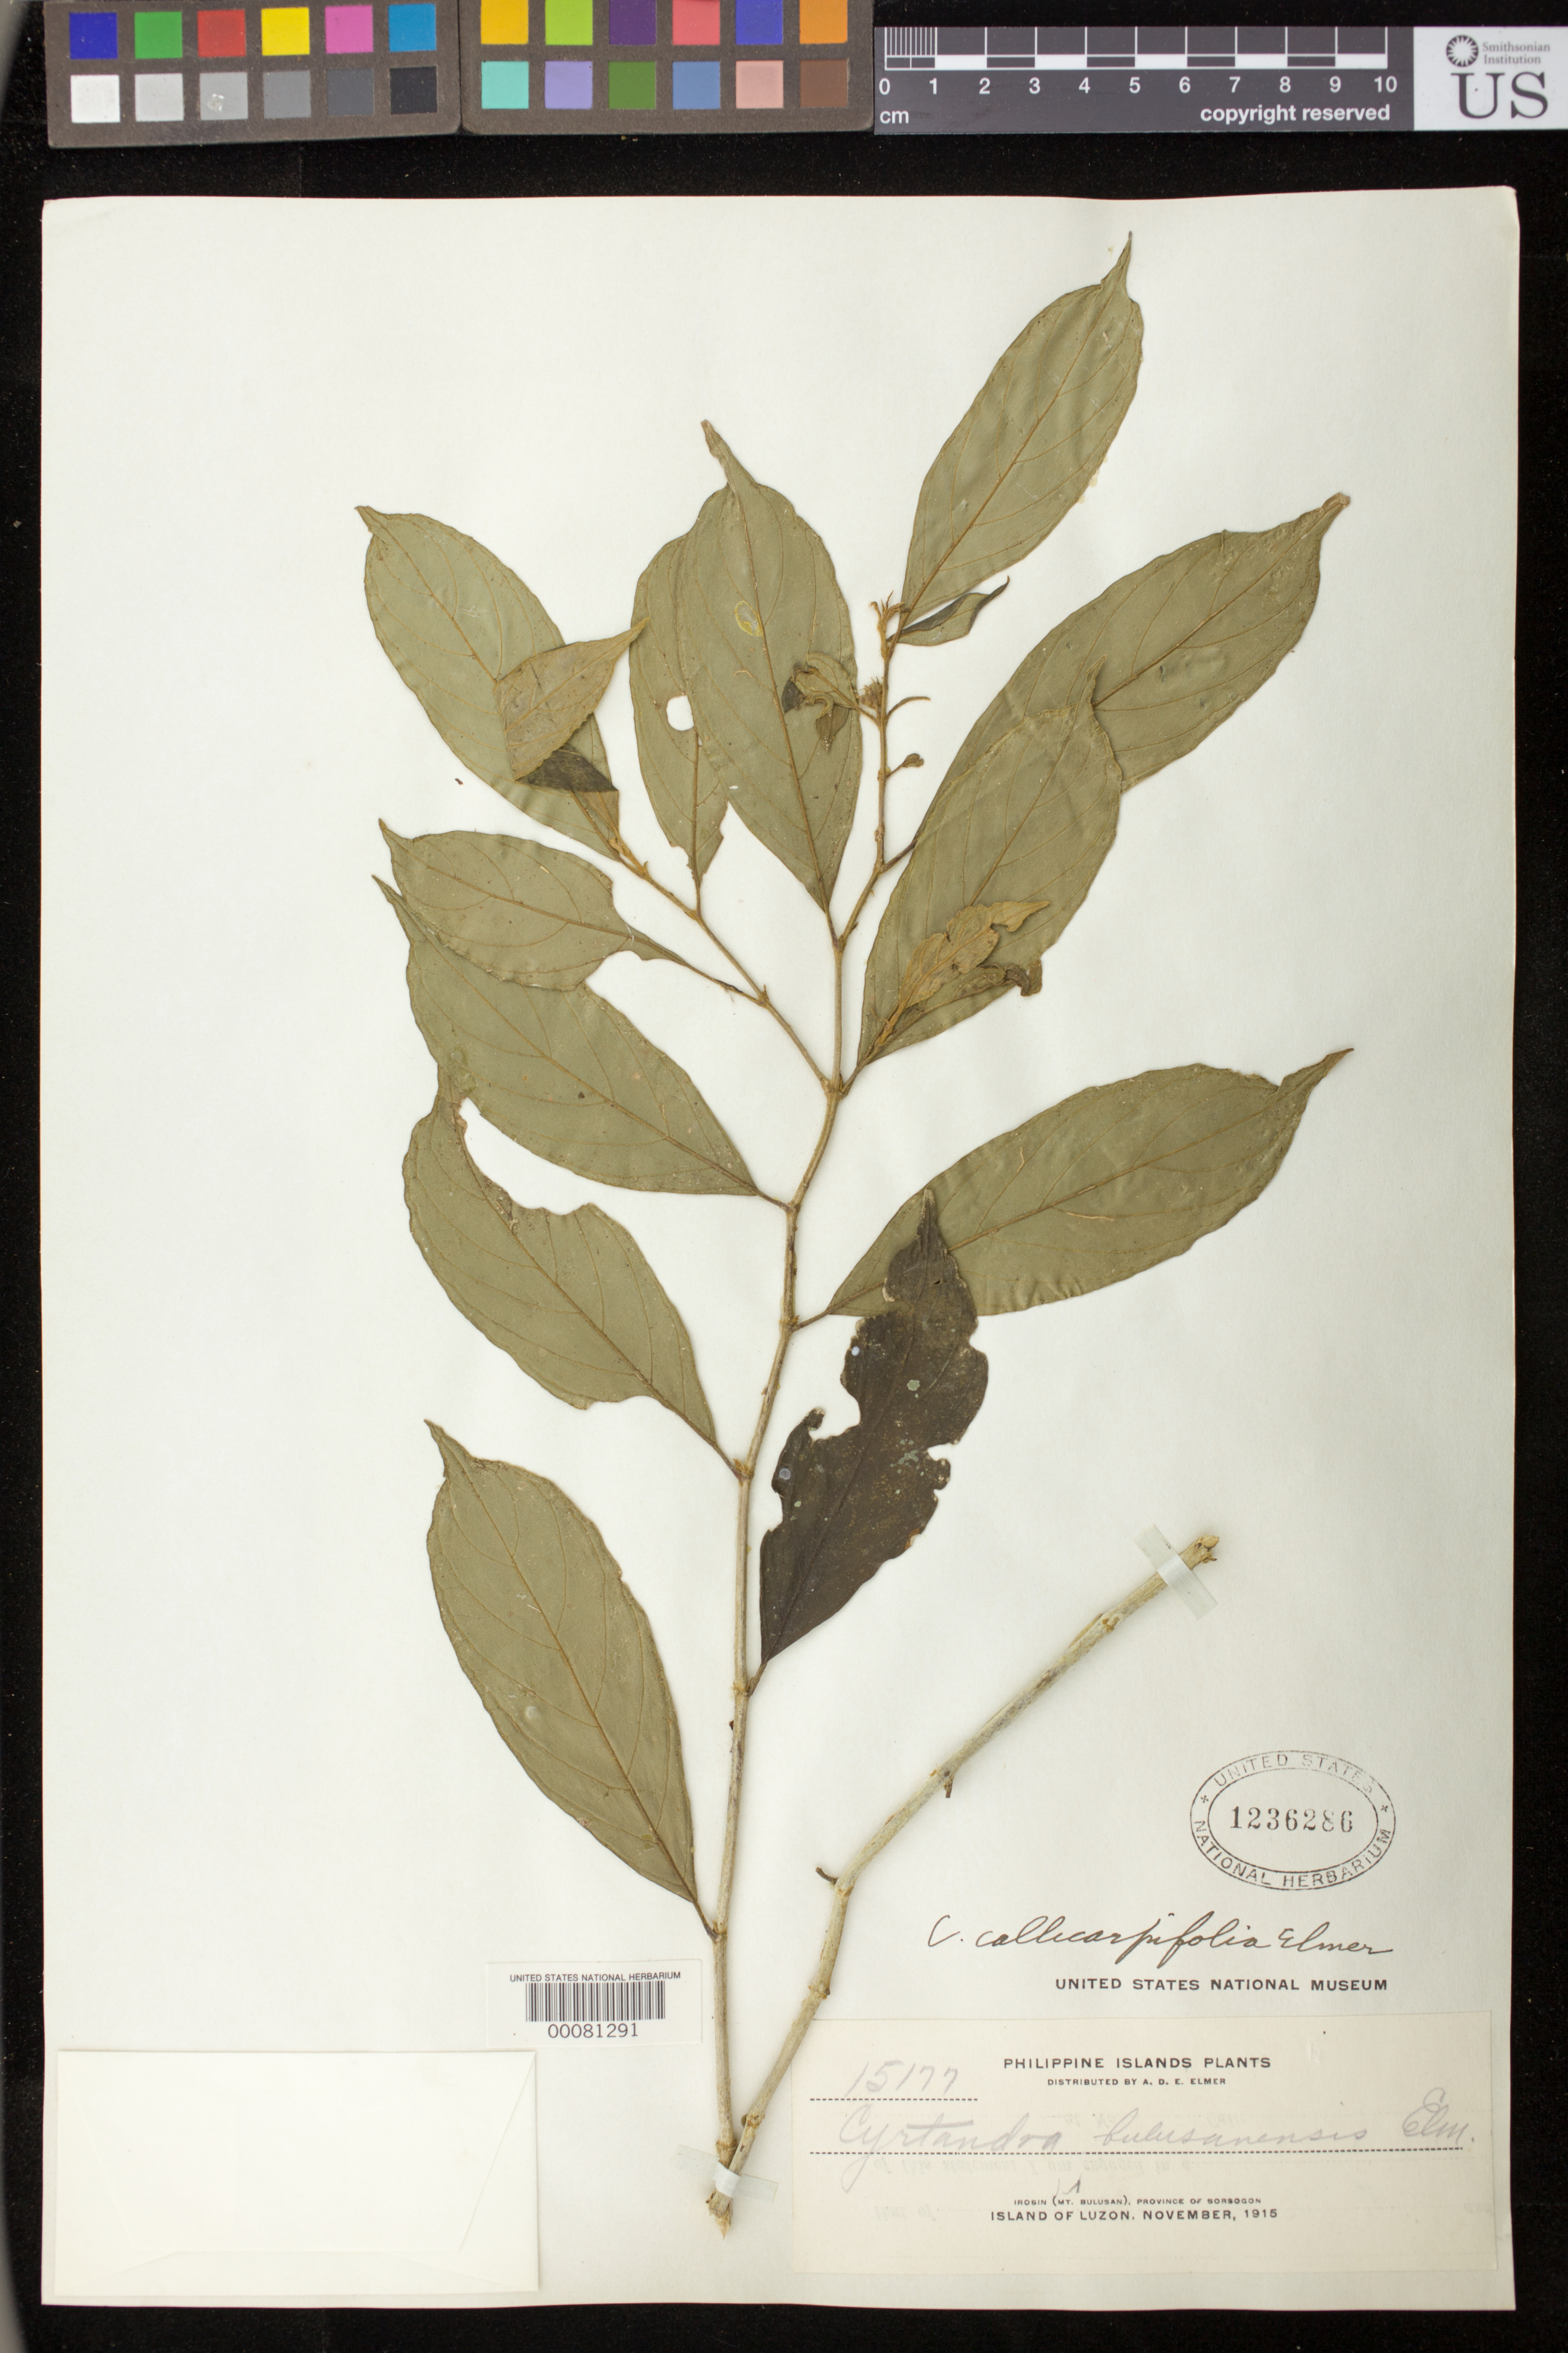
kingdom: Plantae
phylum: Tracheophyta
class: Magnoliopsida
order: Lamiales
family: Gesneriaceae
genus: Cyrtandra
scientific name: Cyrtandra maesifolia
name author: Elmer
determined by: Skog, Laurence E.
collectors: A. D. E. Elmer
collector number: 15177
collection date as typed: Nov 1915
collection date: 1915-11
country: Philippines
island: Luzon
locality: Sorsogon, Irosin (mt bulusan)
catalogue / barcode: US 1236286